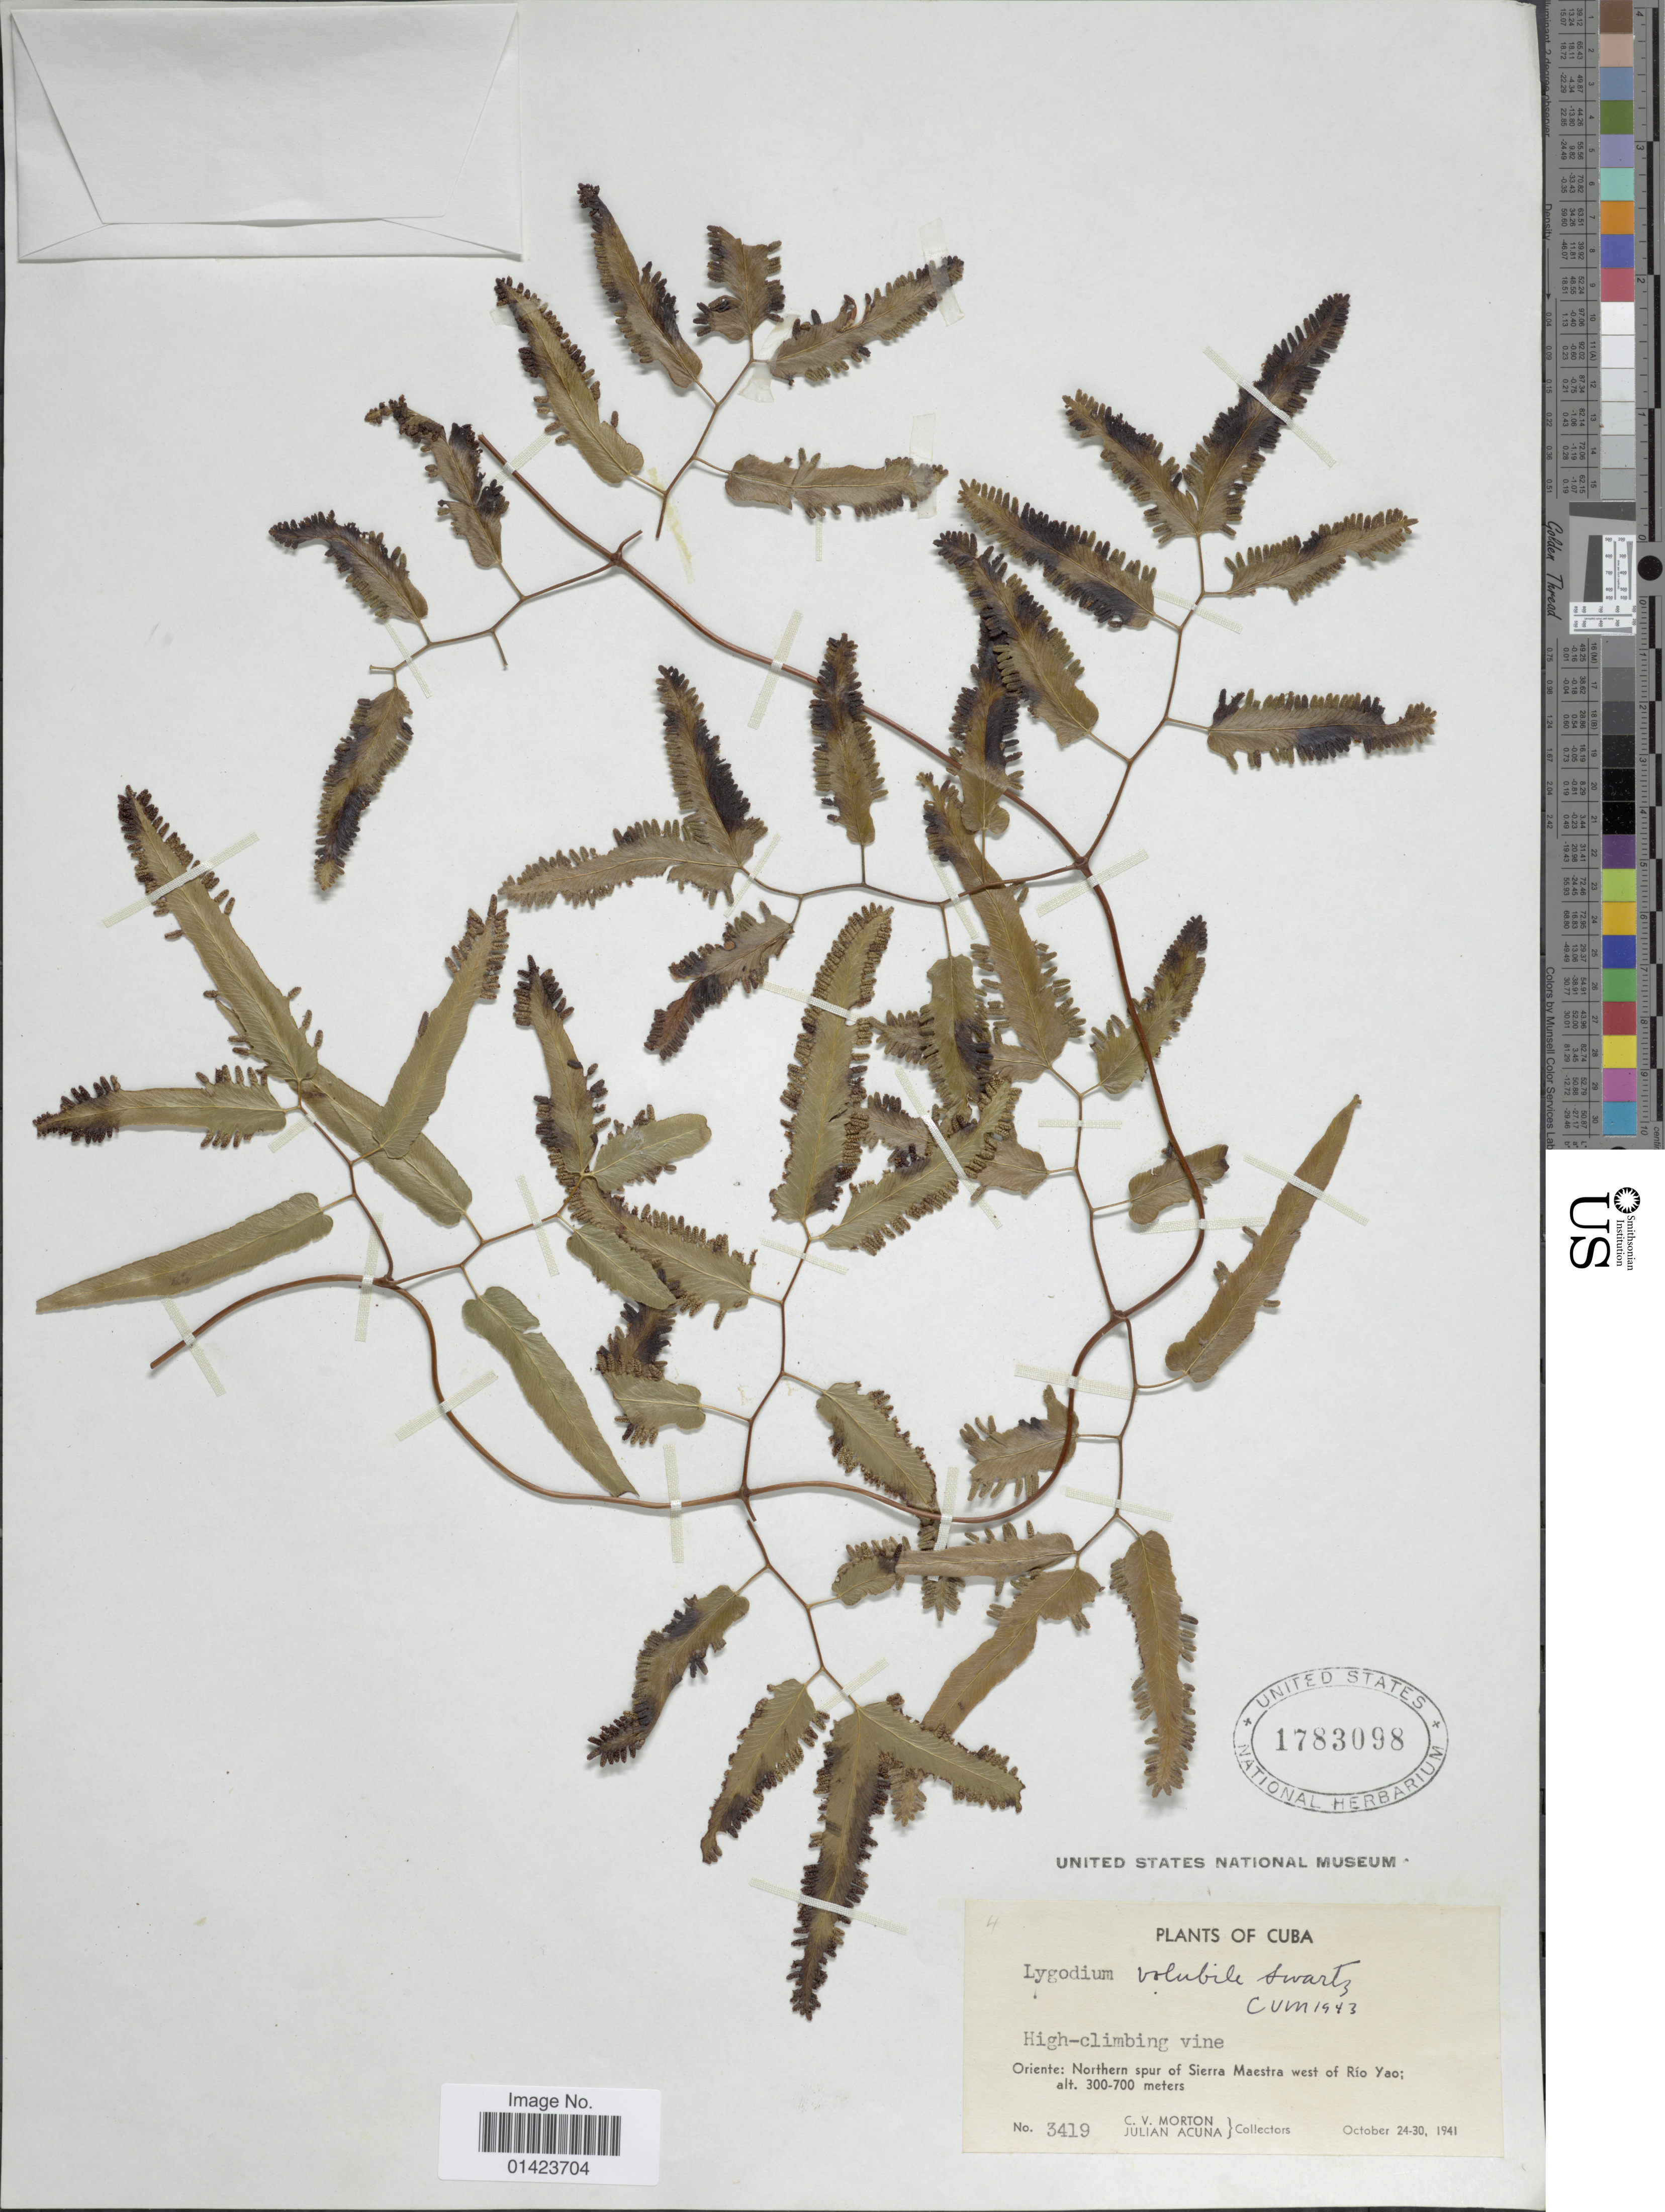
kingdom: Plantae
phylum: Tracheophyta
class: Polypodiopsida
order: Schizaeales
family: Lygodiaceae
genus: Lygodium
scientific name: Lygodium volubile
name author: Sw.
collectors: C. V. Morton & J. B. Acuña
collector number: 3419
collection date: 1941-10-24/1941-10-30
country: Cuba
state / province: Oriente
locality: Oriente: Northern spur of Sierra Maestra west of Rio Yao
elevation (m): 300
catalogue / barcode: US 1783098